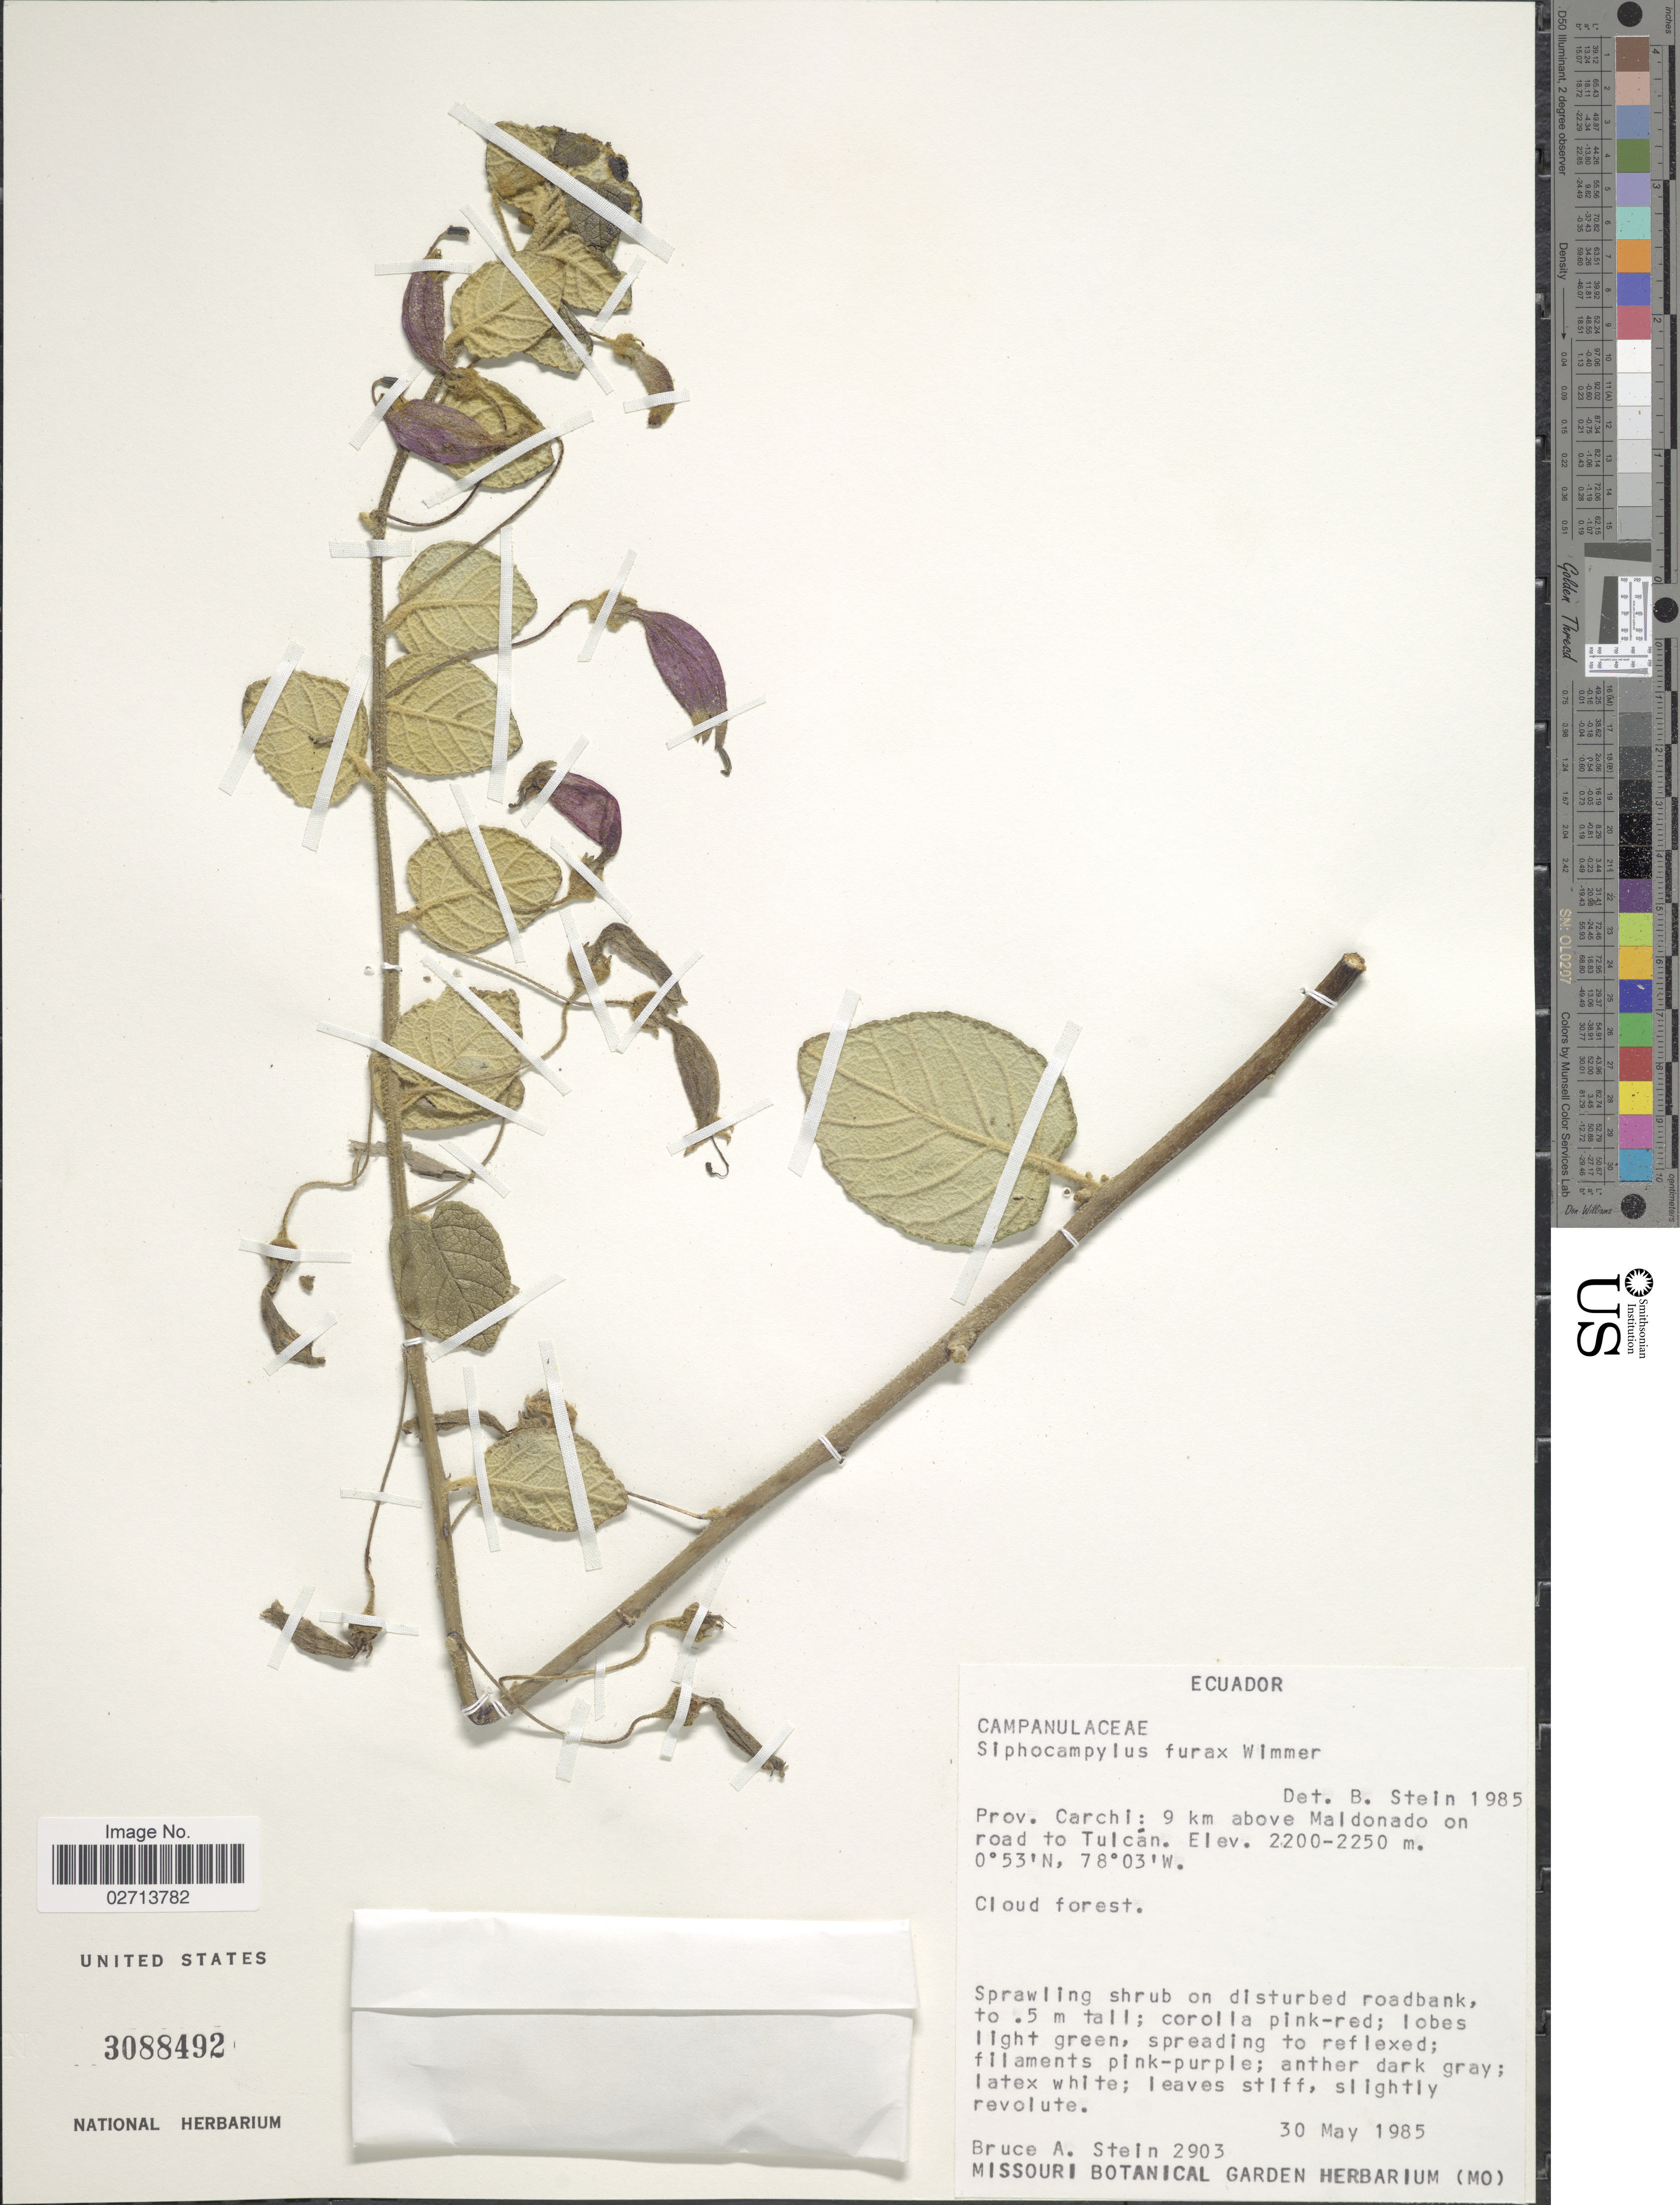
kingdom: Plantae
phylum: Tracheophyta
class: Magnoliopsida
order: Asterales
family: Campanulaceae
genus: Siphocampylus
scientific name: Siphocampylus furax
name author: E. Wimm.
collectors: B. A. Stein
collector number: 2903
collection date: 1985-05-30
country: Ecuador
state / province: Carchi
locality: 9 km above Maldonado on road to Tulcán, Cloud forest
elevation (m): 2200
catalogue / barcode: US 3088492